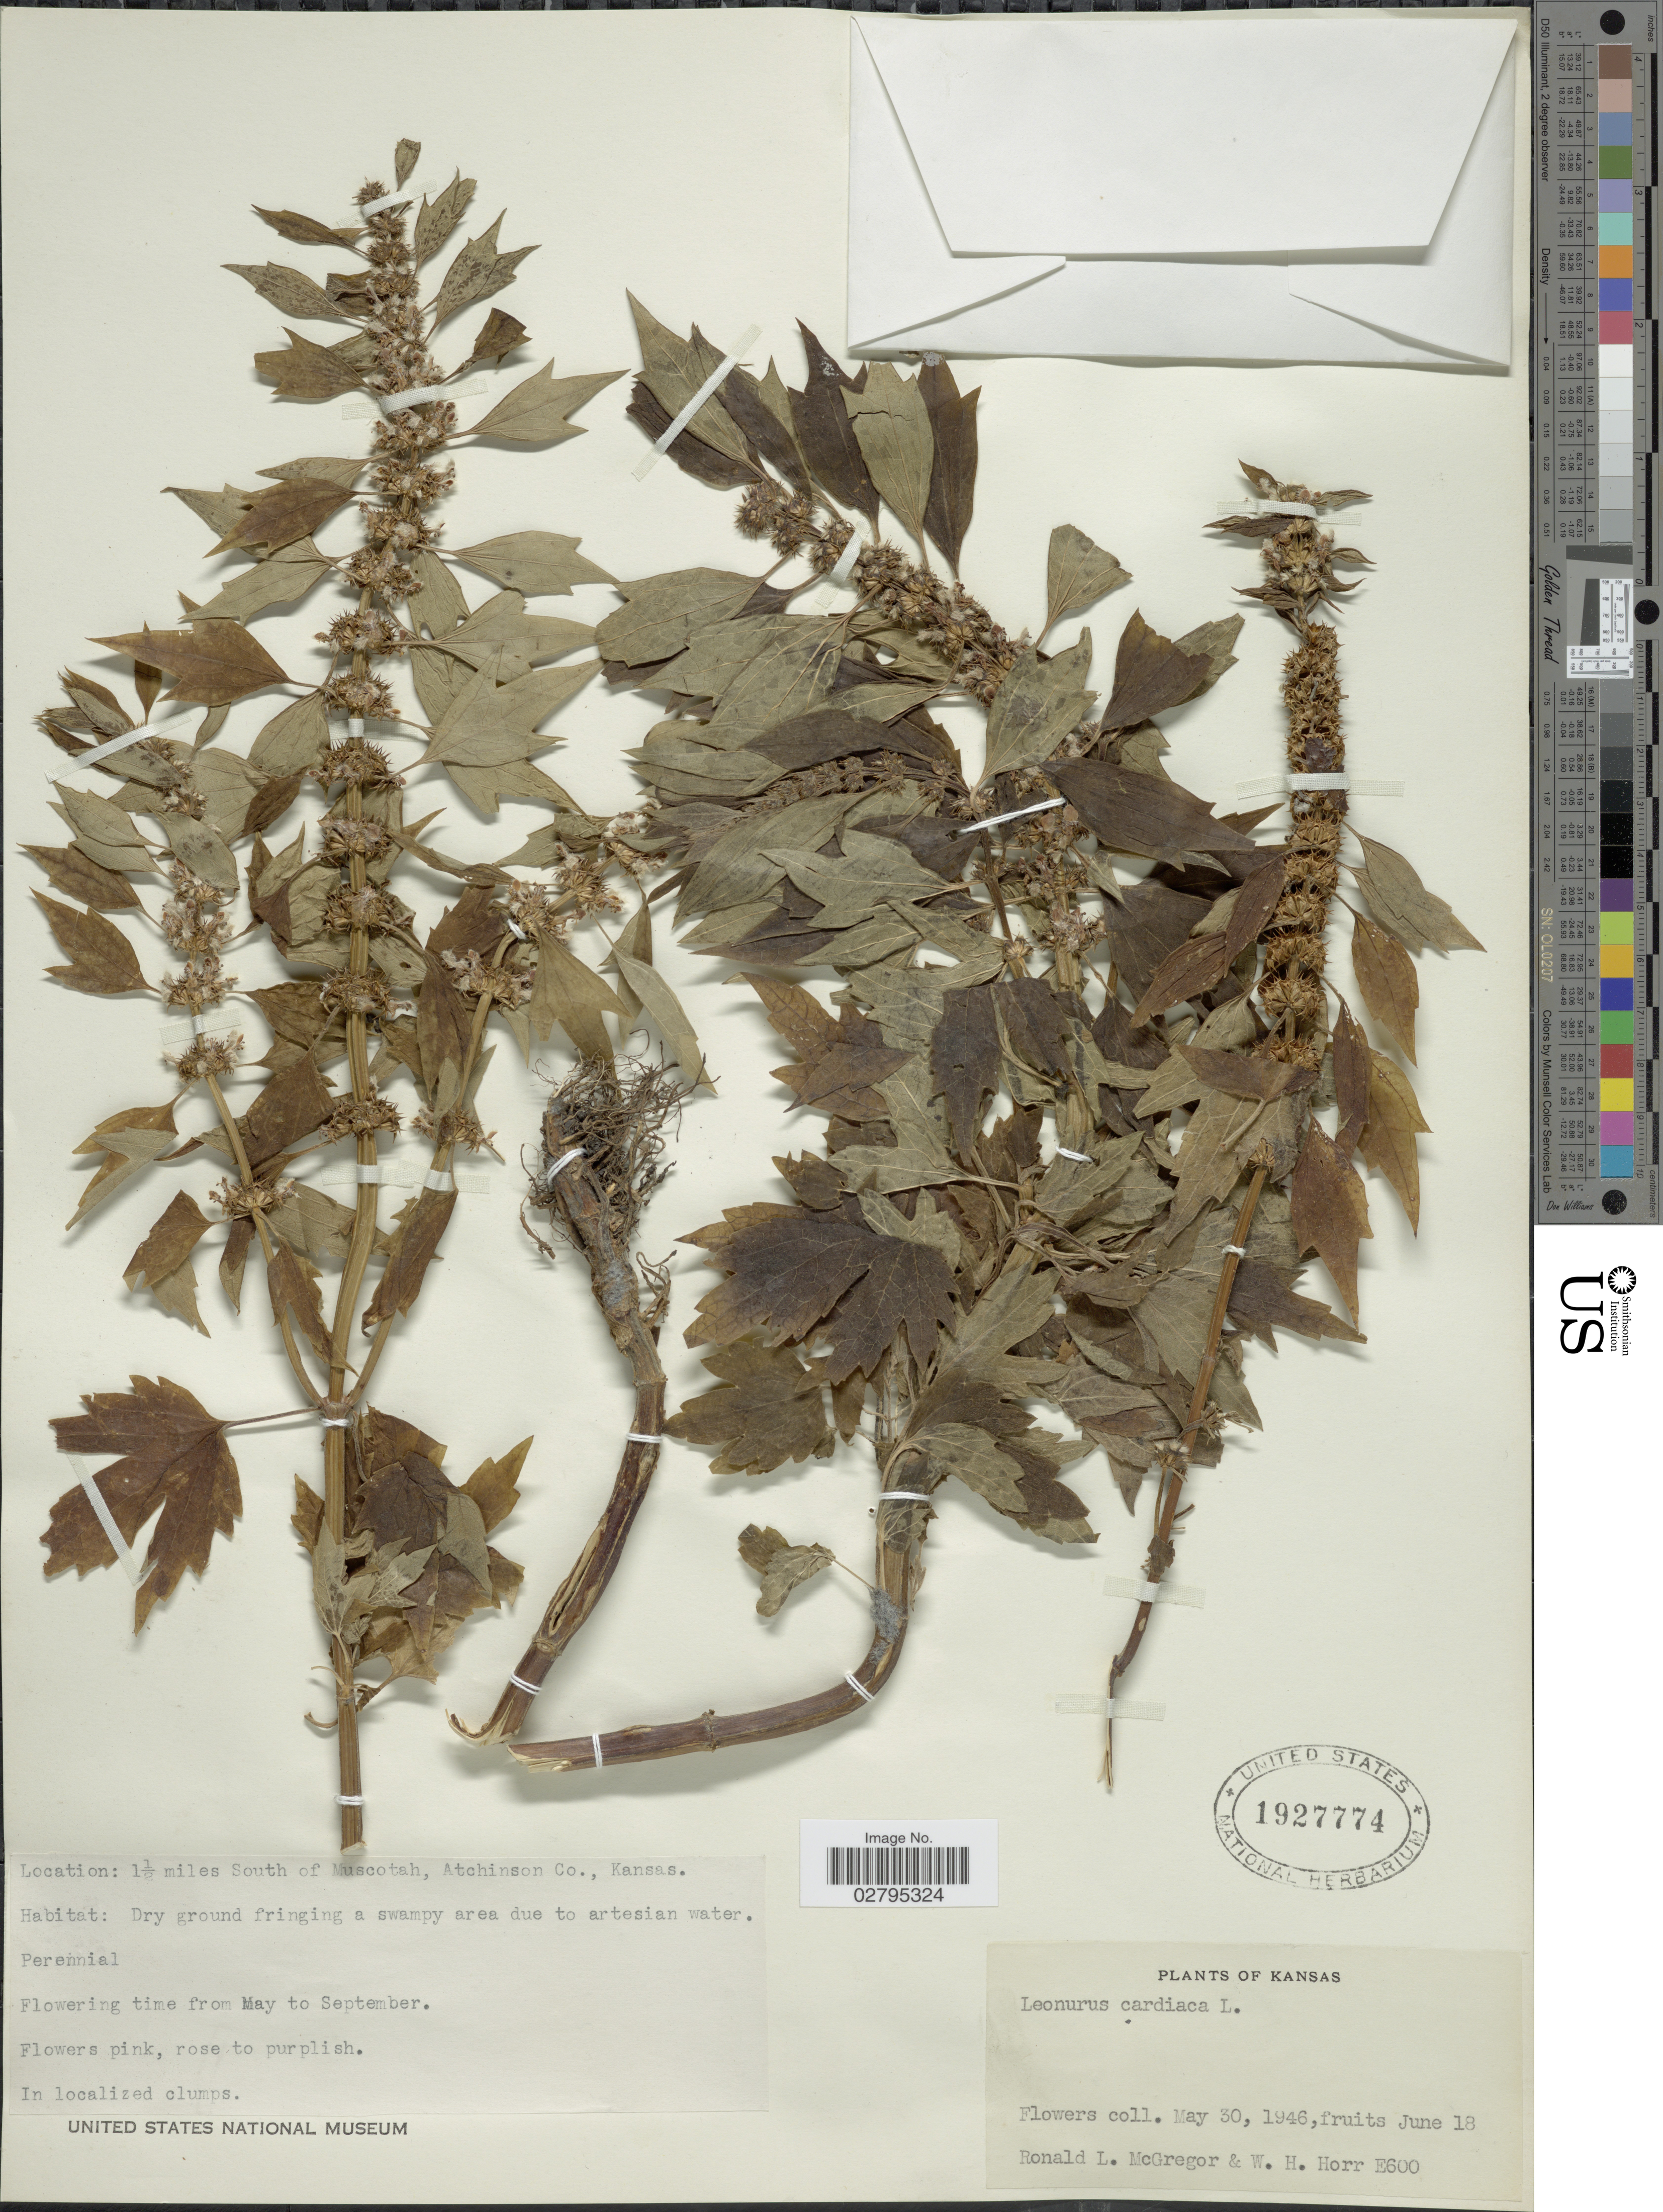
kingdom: Plantae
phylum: Tracheophyta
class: Magnoliopsida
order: Lamiales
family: Lamiaceae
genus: Leonurus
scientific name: Leonurus cardiaca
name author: L.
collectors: R. McGregor & W. H. Horr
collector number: E600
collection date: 1946-05-30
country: United States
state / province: Kansas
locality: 1½ miles South of Muscotah, Atchinson Co.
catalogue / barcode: US 1927774